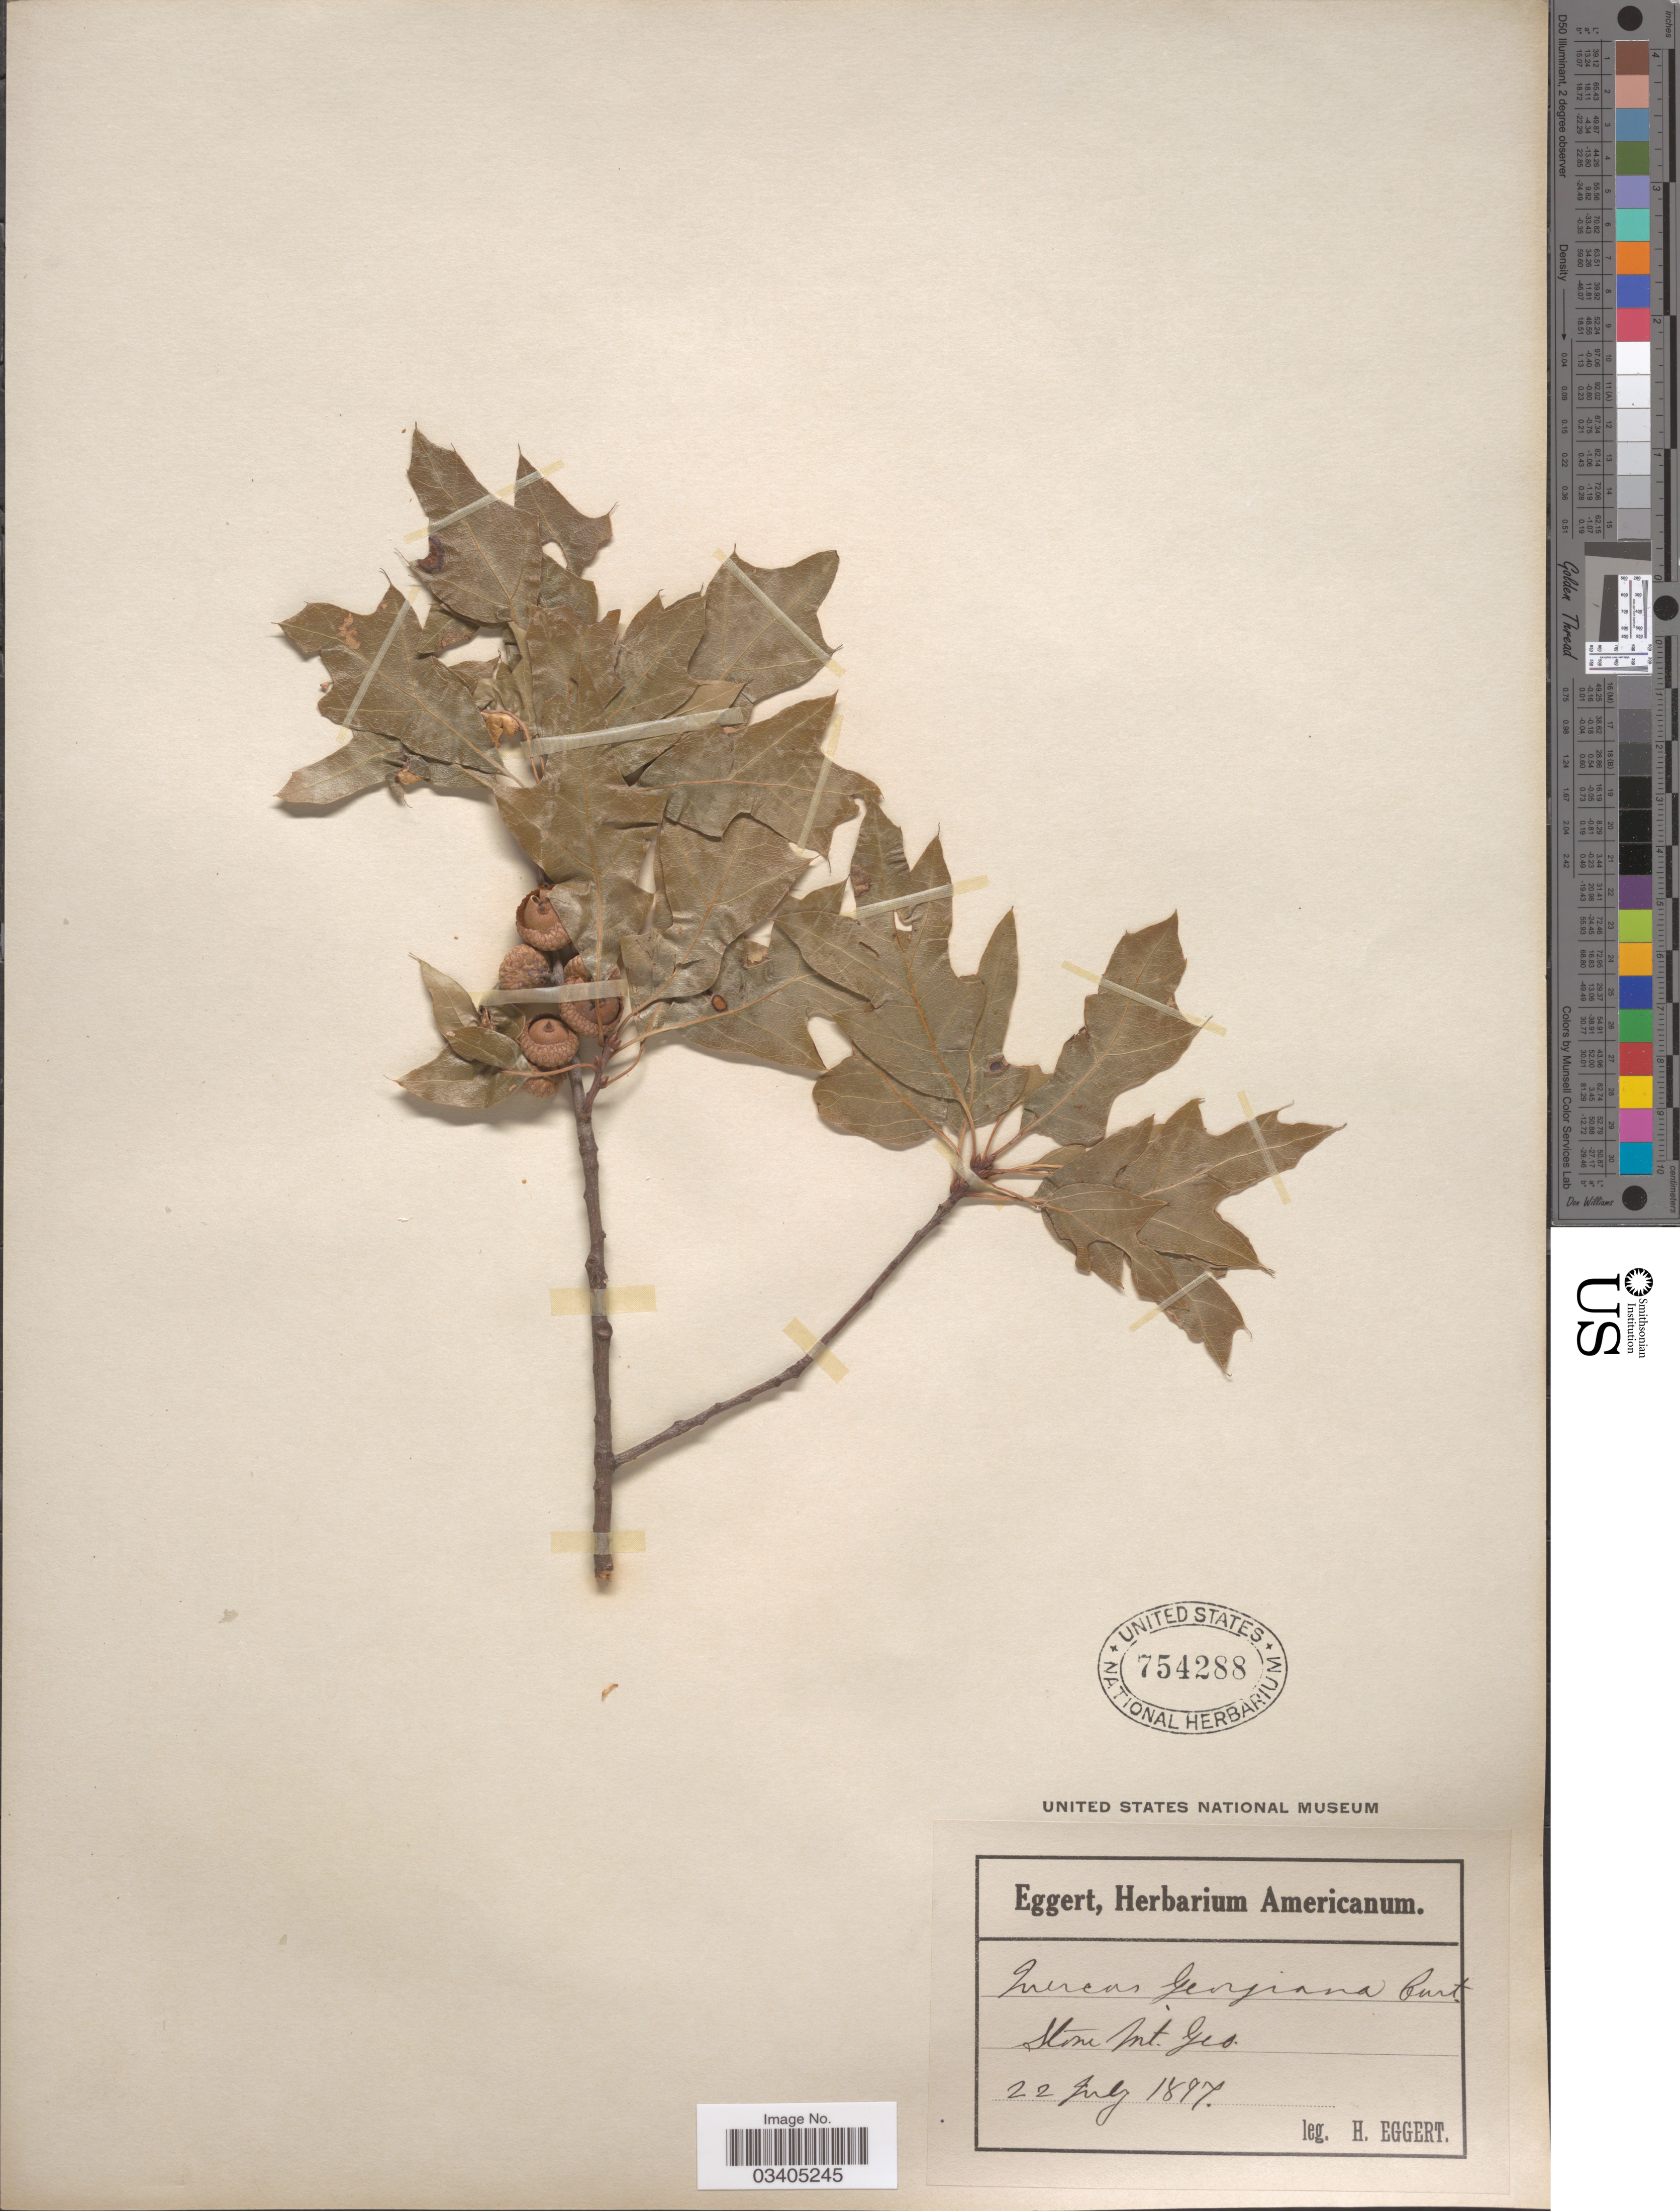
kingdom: Plantae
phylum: Tracheophyta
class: Magnoliopsida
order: Fagales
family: Fagaceae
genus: Quercus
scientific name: Quercus georgiana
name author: M.A. Curtis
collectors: H. Eggert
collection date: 1897-07-22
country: United States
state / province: Georgia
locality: Stone Mt.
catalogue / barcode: US 754288